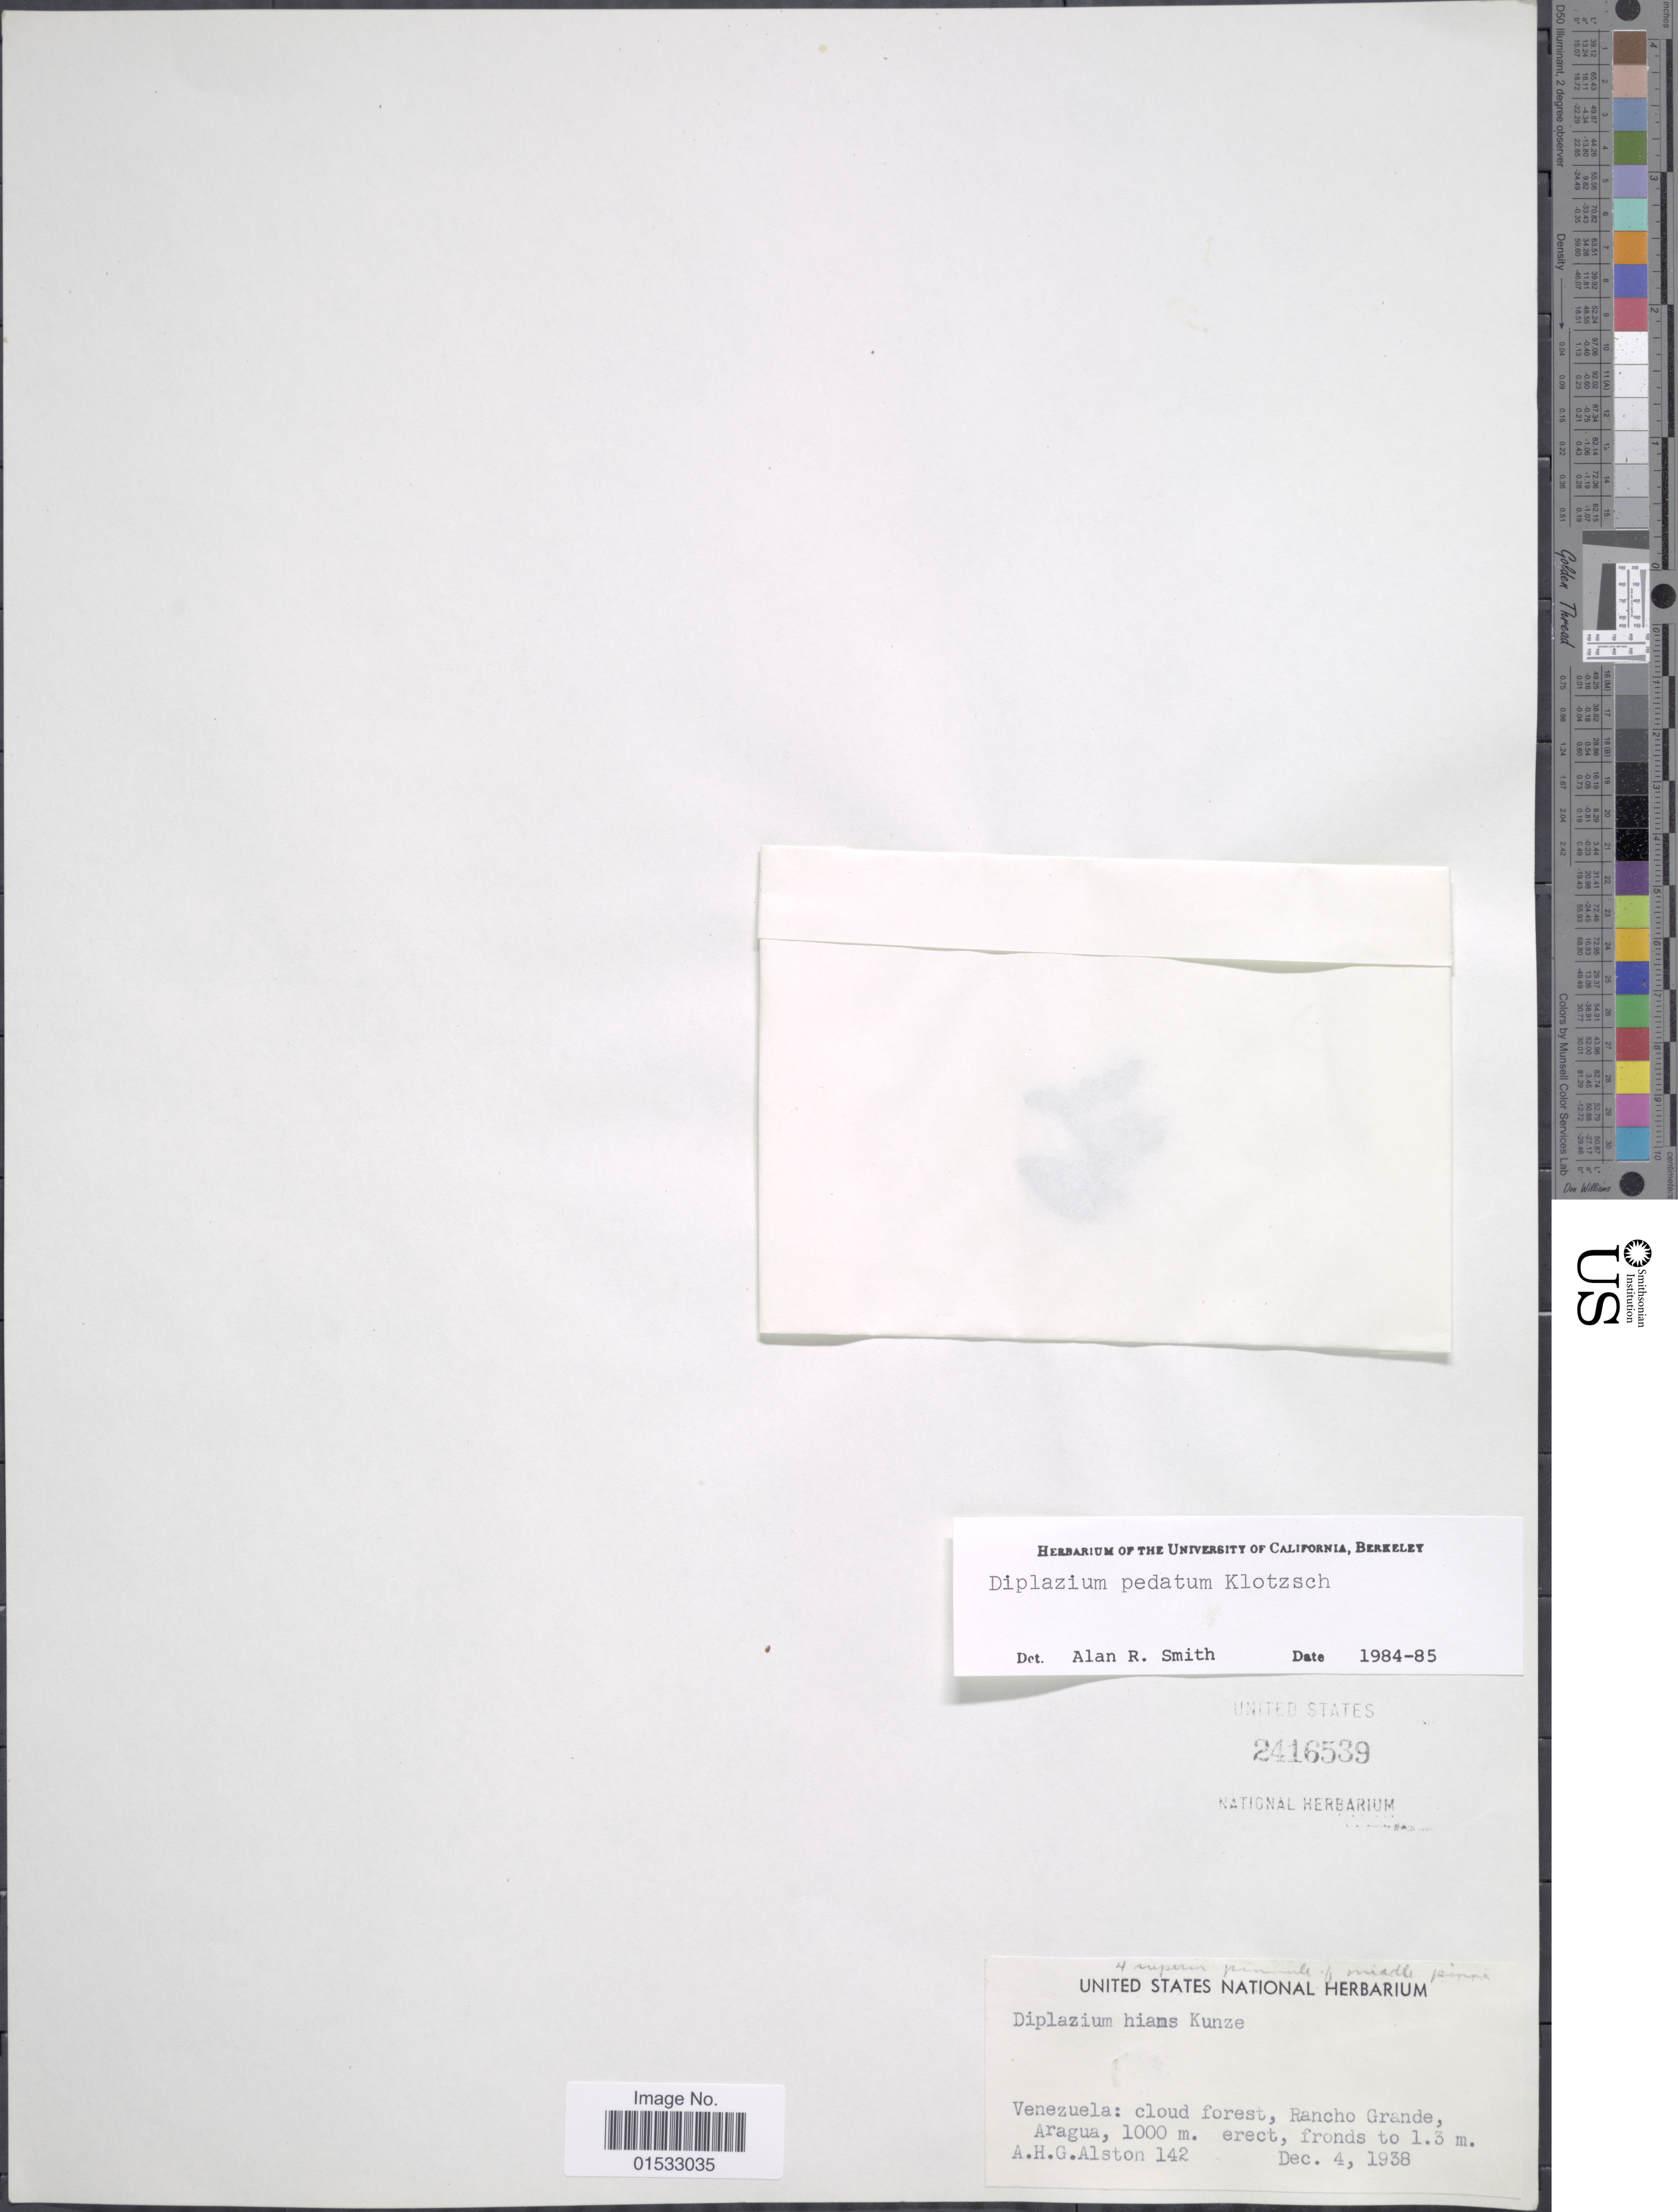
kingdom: Plantae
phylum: Tracheophyta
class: Polypodiopsida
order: Polypodiales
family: Athyriaceae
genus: Diplazium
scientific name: Diplazium pedatum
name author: Klotzsch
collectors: A. H. Alston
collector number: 142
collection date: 1938-12-04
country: Venezuela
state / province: Aragua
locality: Cloud forest, Rancho Grando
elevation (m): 1000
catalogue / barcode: US 2416539